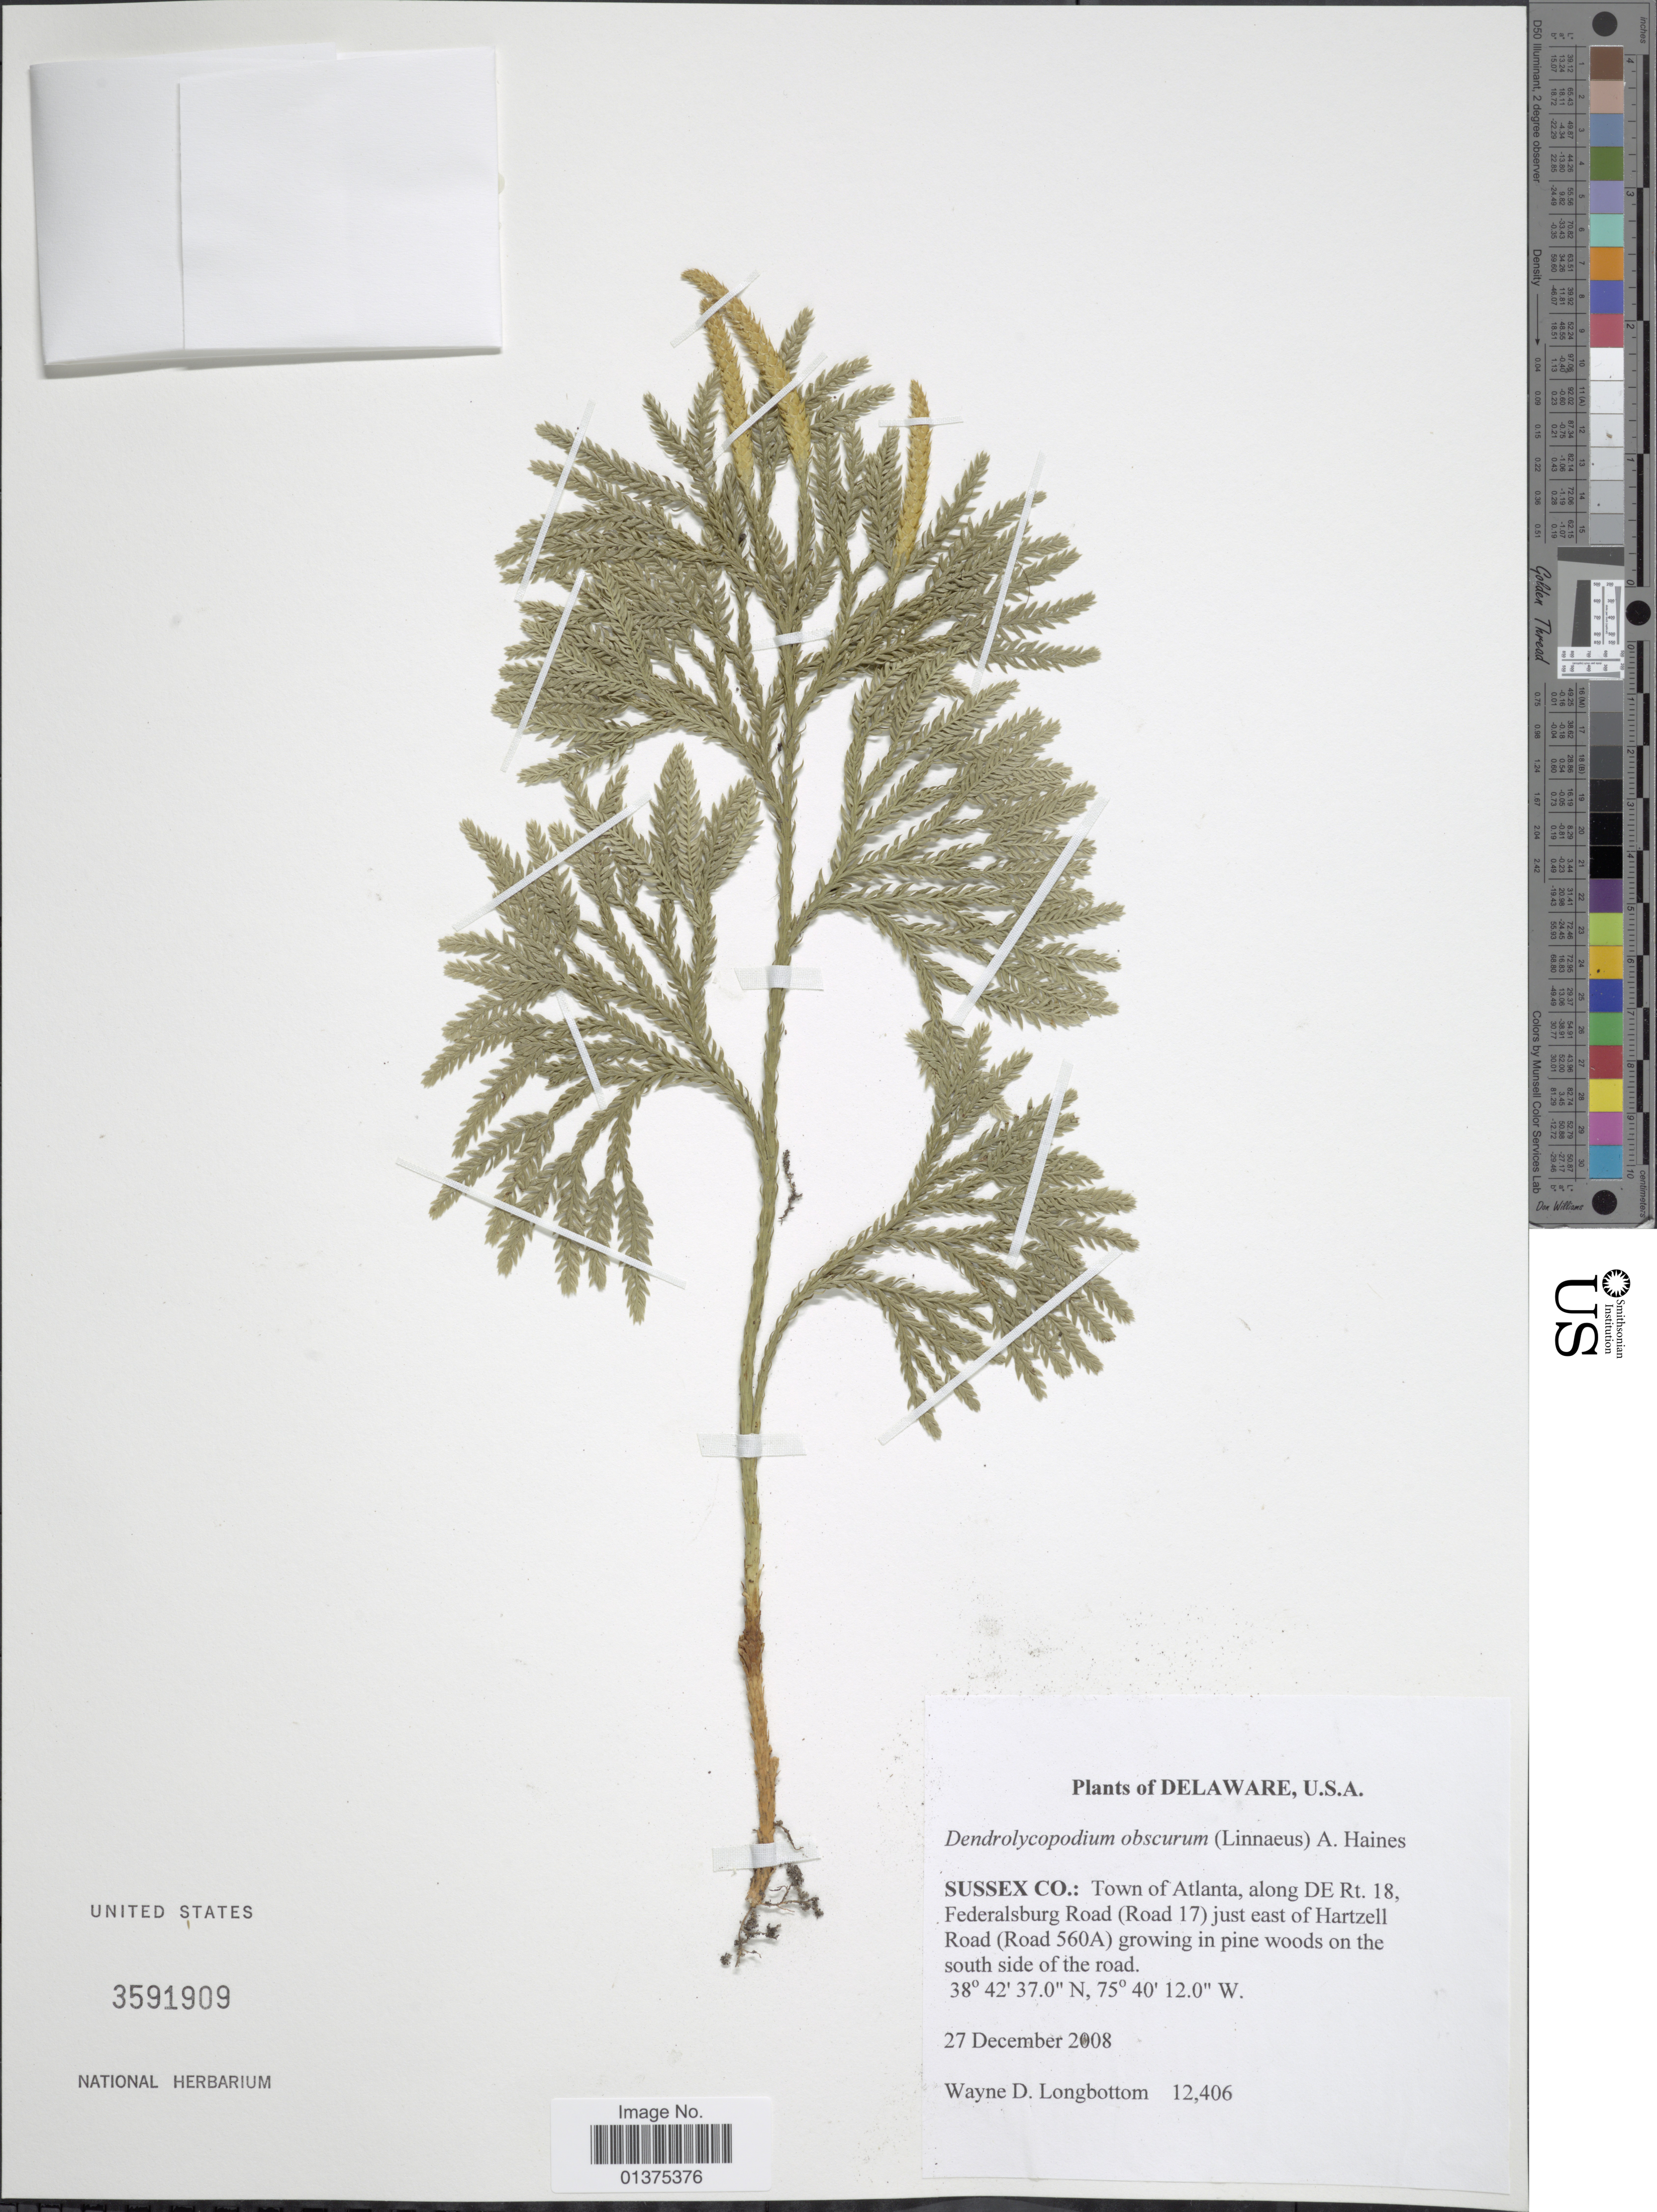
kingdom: Plantae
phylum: Tracheophyta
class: Lycopodiopsida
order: Lycopodiales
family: Lycopodiaceae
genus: Dendrolycopodium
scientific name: Dendrolycopodium hickeyi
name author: (W.H. Wagner et al.) A. Haines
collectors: W. D. Longbottom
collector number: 12406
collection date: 2008-12-27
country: United States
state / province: Delaware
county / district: Sussex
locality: Sussex Co.: Town of Atlanta along DE Rt. 18, Federalsburg Road(Road 17) just east of Hartzell Road(Road 560A) growing in pine woods on the south side of the road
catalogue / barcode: US 3591909